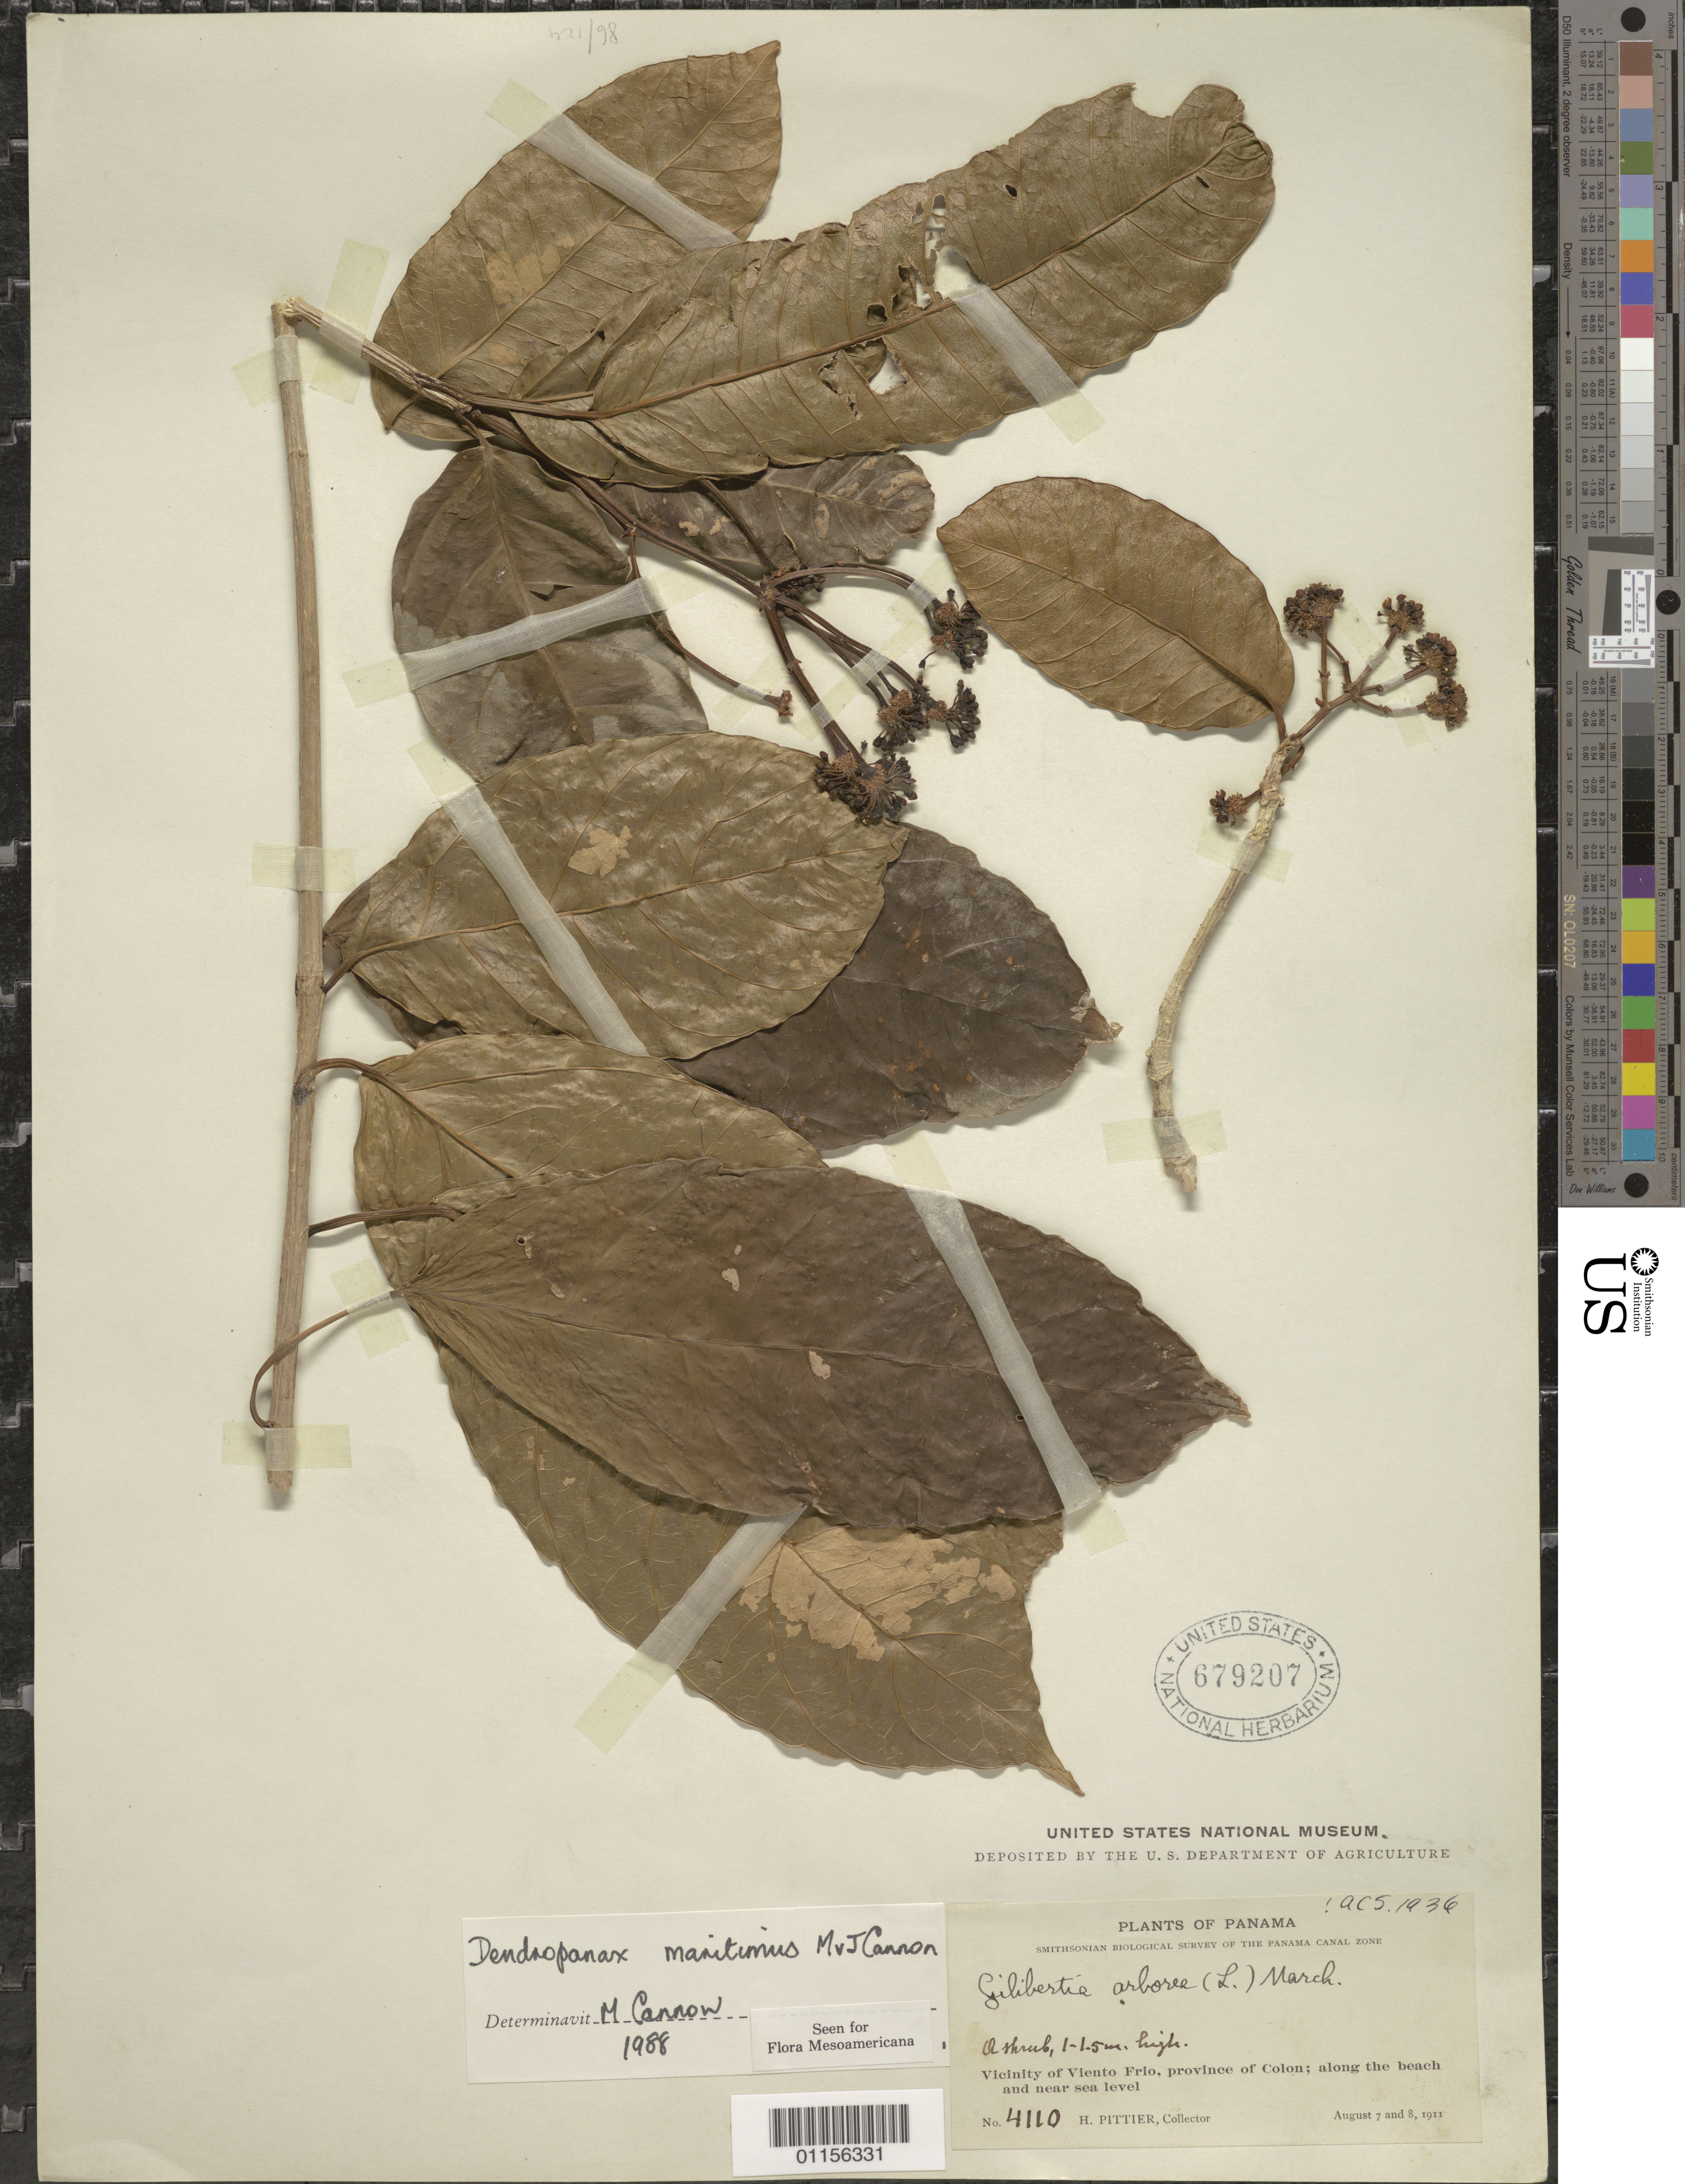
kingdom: Plantae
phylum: Tracheophyta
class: Magnoliopsida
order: Apiales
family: Araliaceae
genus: Dendropanax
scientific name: Dendropanax maritimus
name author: M.J. Cannon & Cannon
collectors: H. F. Pittier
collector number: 4110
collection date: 1911-08-07/1911-08-08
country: Panama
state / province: Colón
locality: Vicinity of Viento Frio, Canal Zone.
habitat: Shrub, along the beach.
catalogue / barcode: US 679207